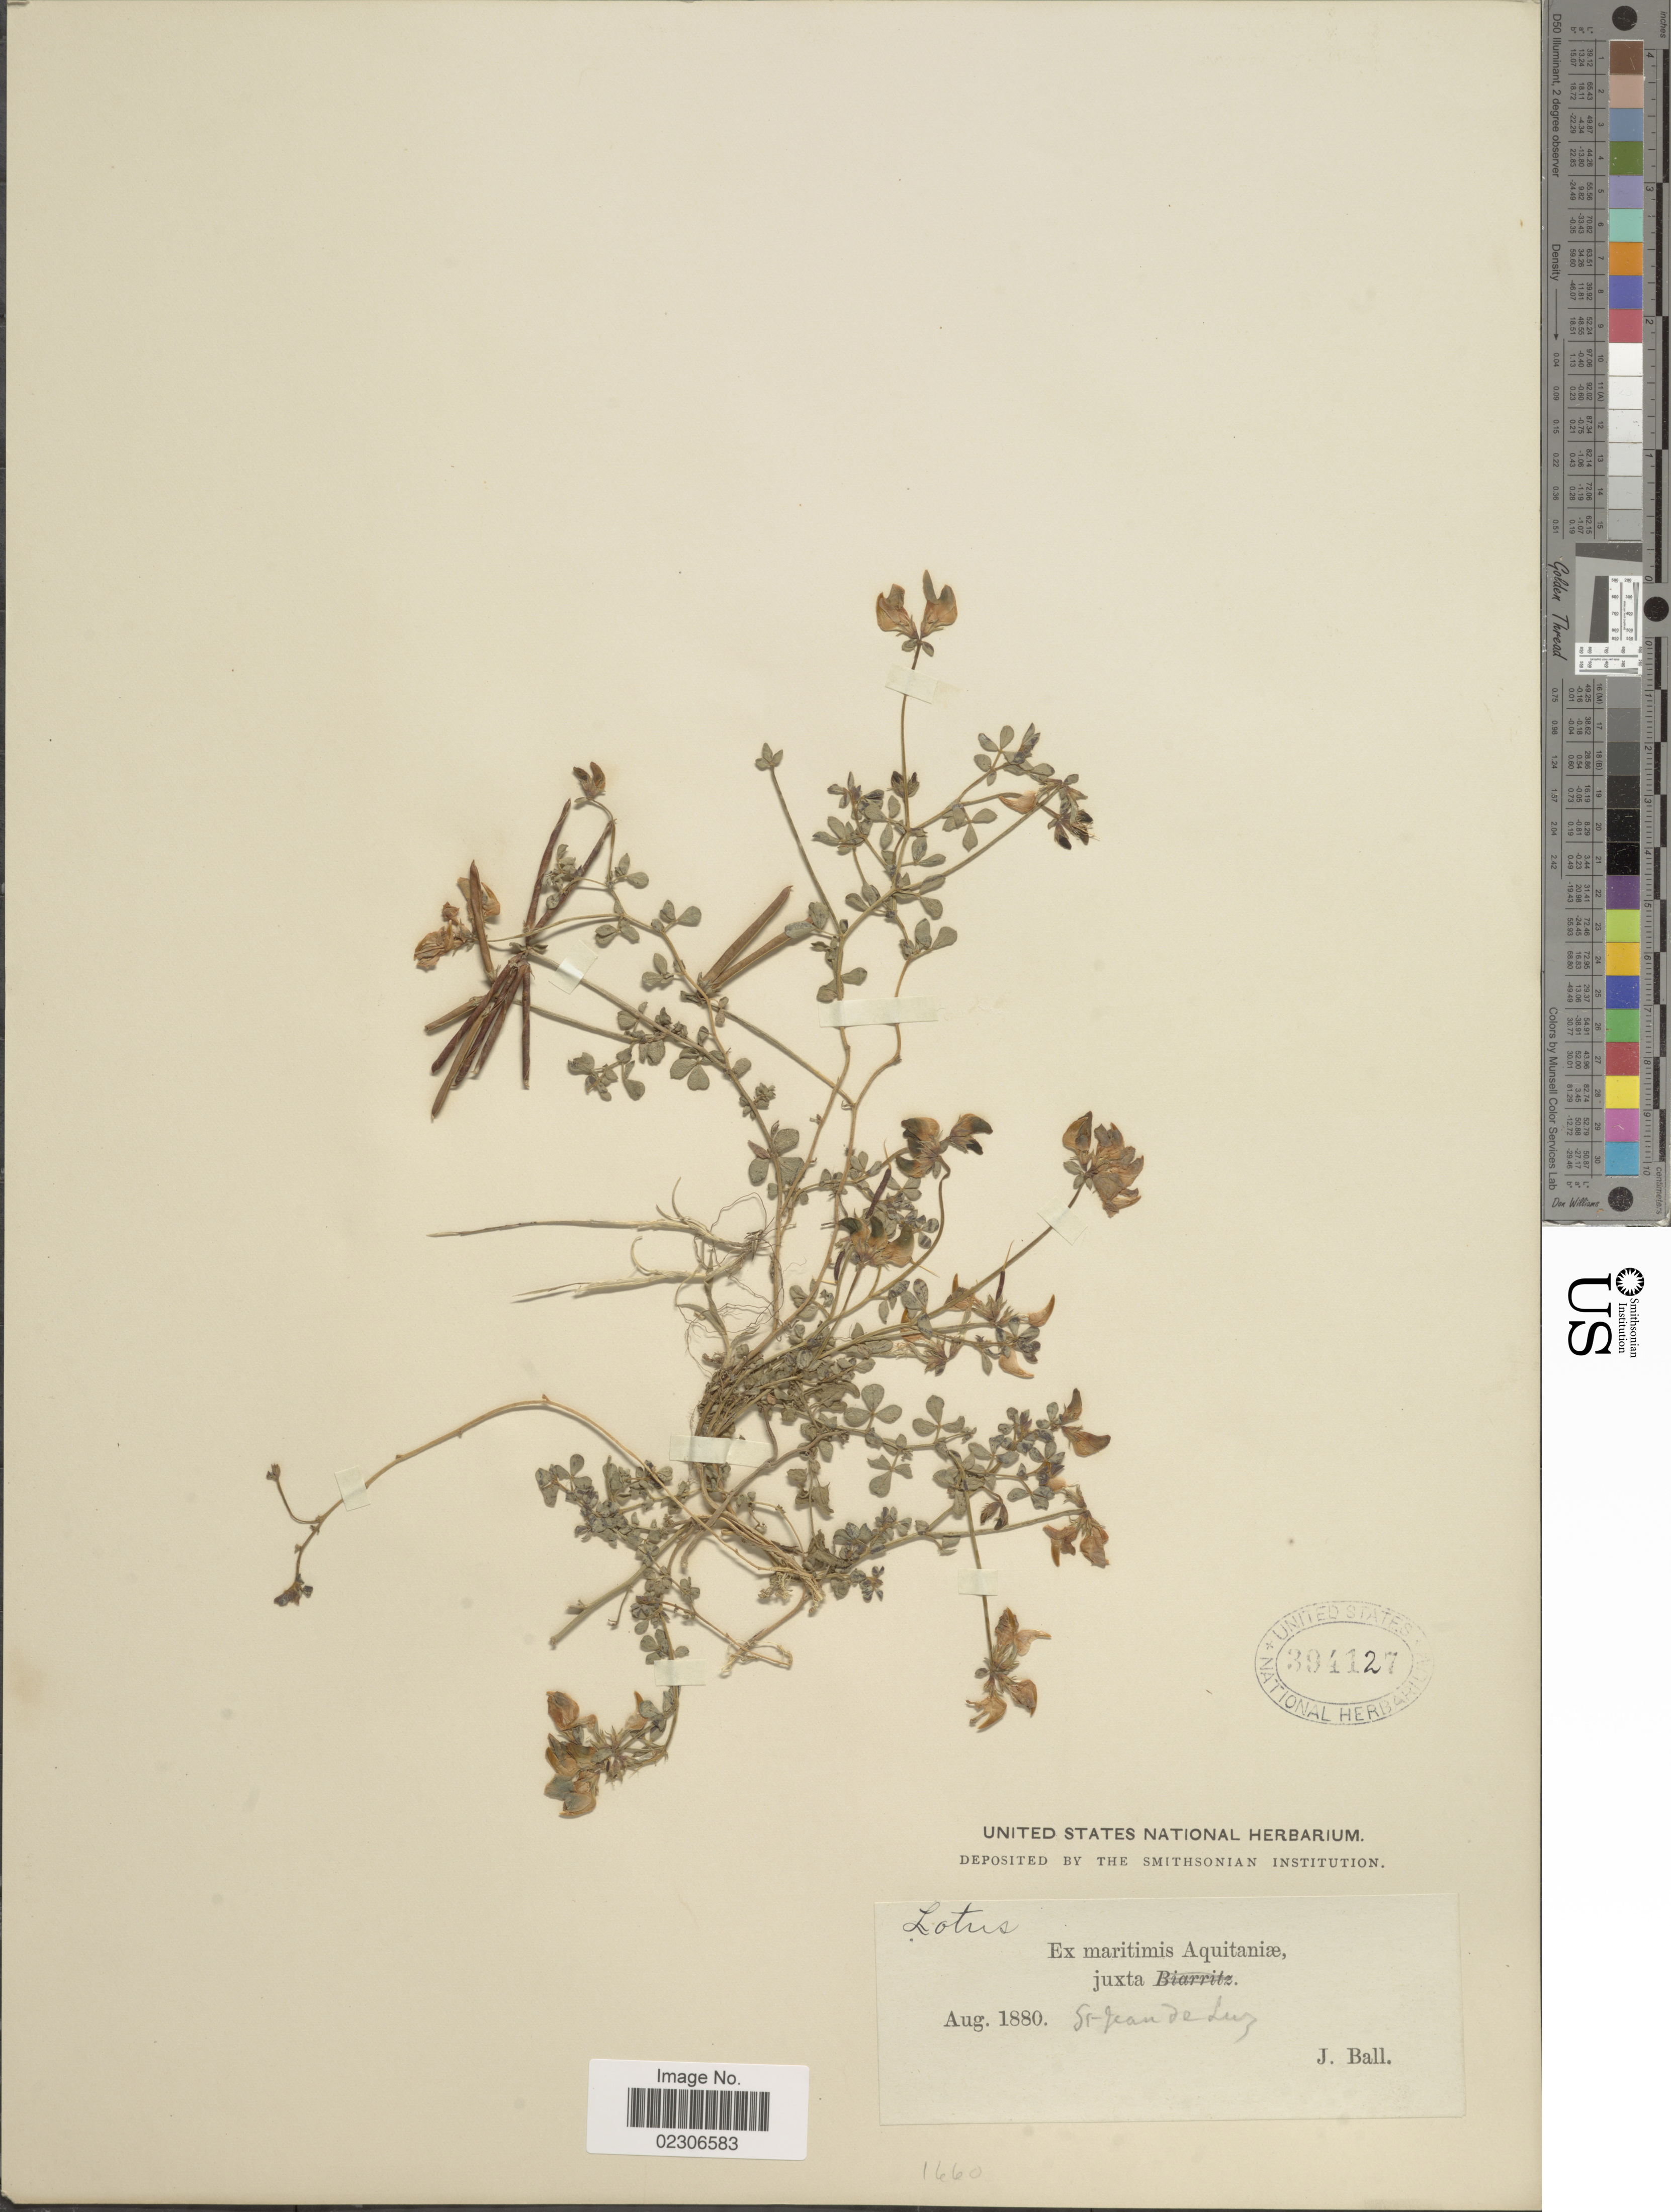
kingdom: Plantae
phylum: Tracheophyta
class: Magnoliopsida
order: Fabales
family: Fabaceae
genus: Lotus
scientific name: Lotus corniculatus var. alpinus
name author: Ser.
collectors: J. Ball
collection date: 1880-08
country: France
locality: Ex maritimis Aquitaniae, juxta St-Jean de Luz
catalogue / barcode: US 394127